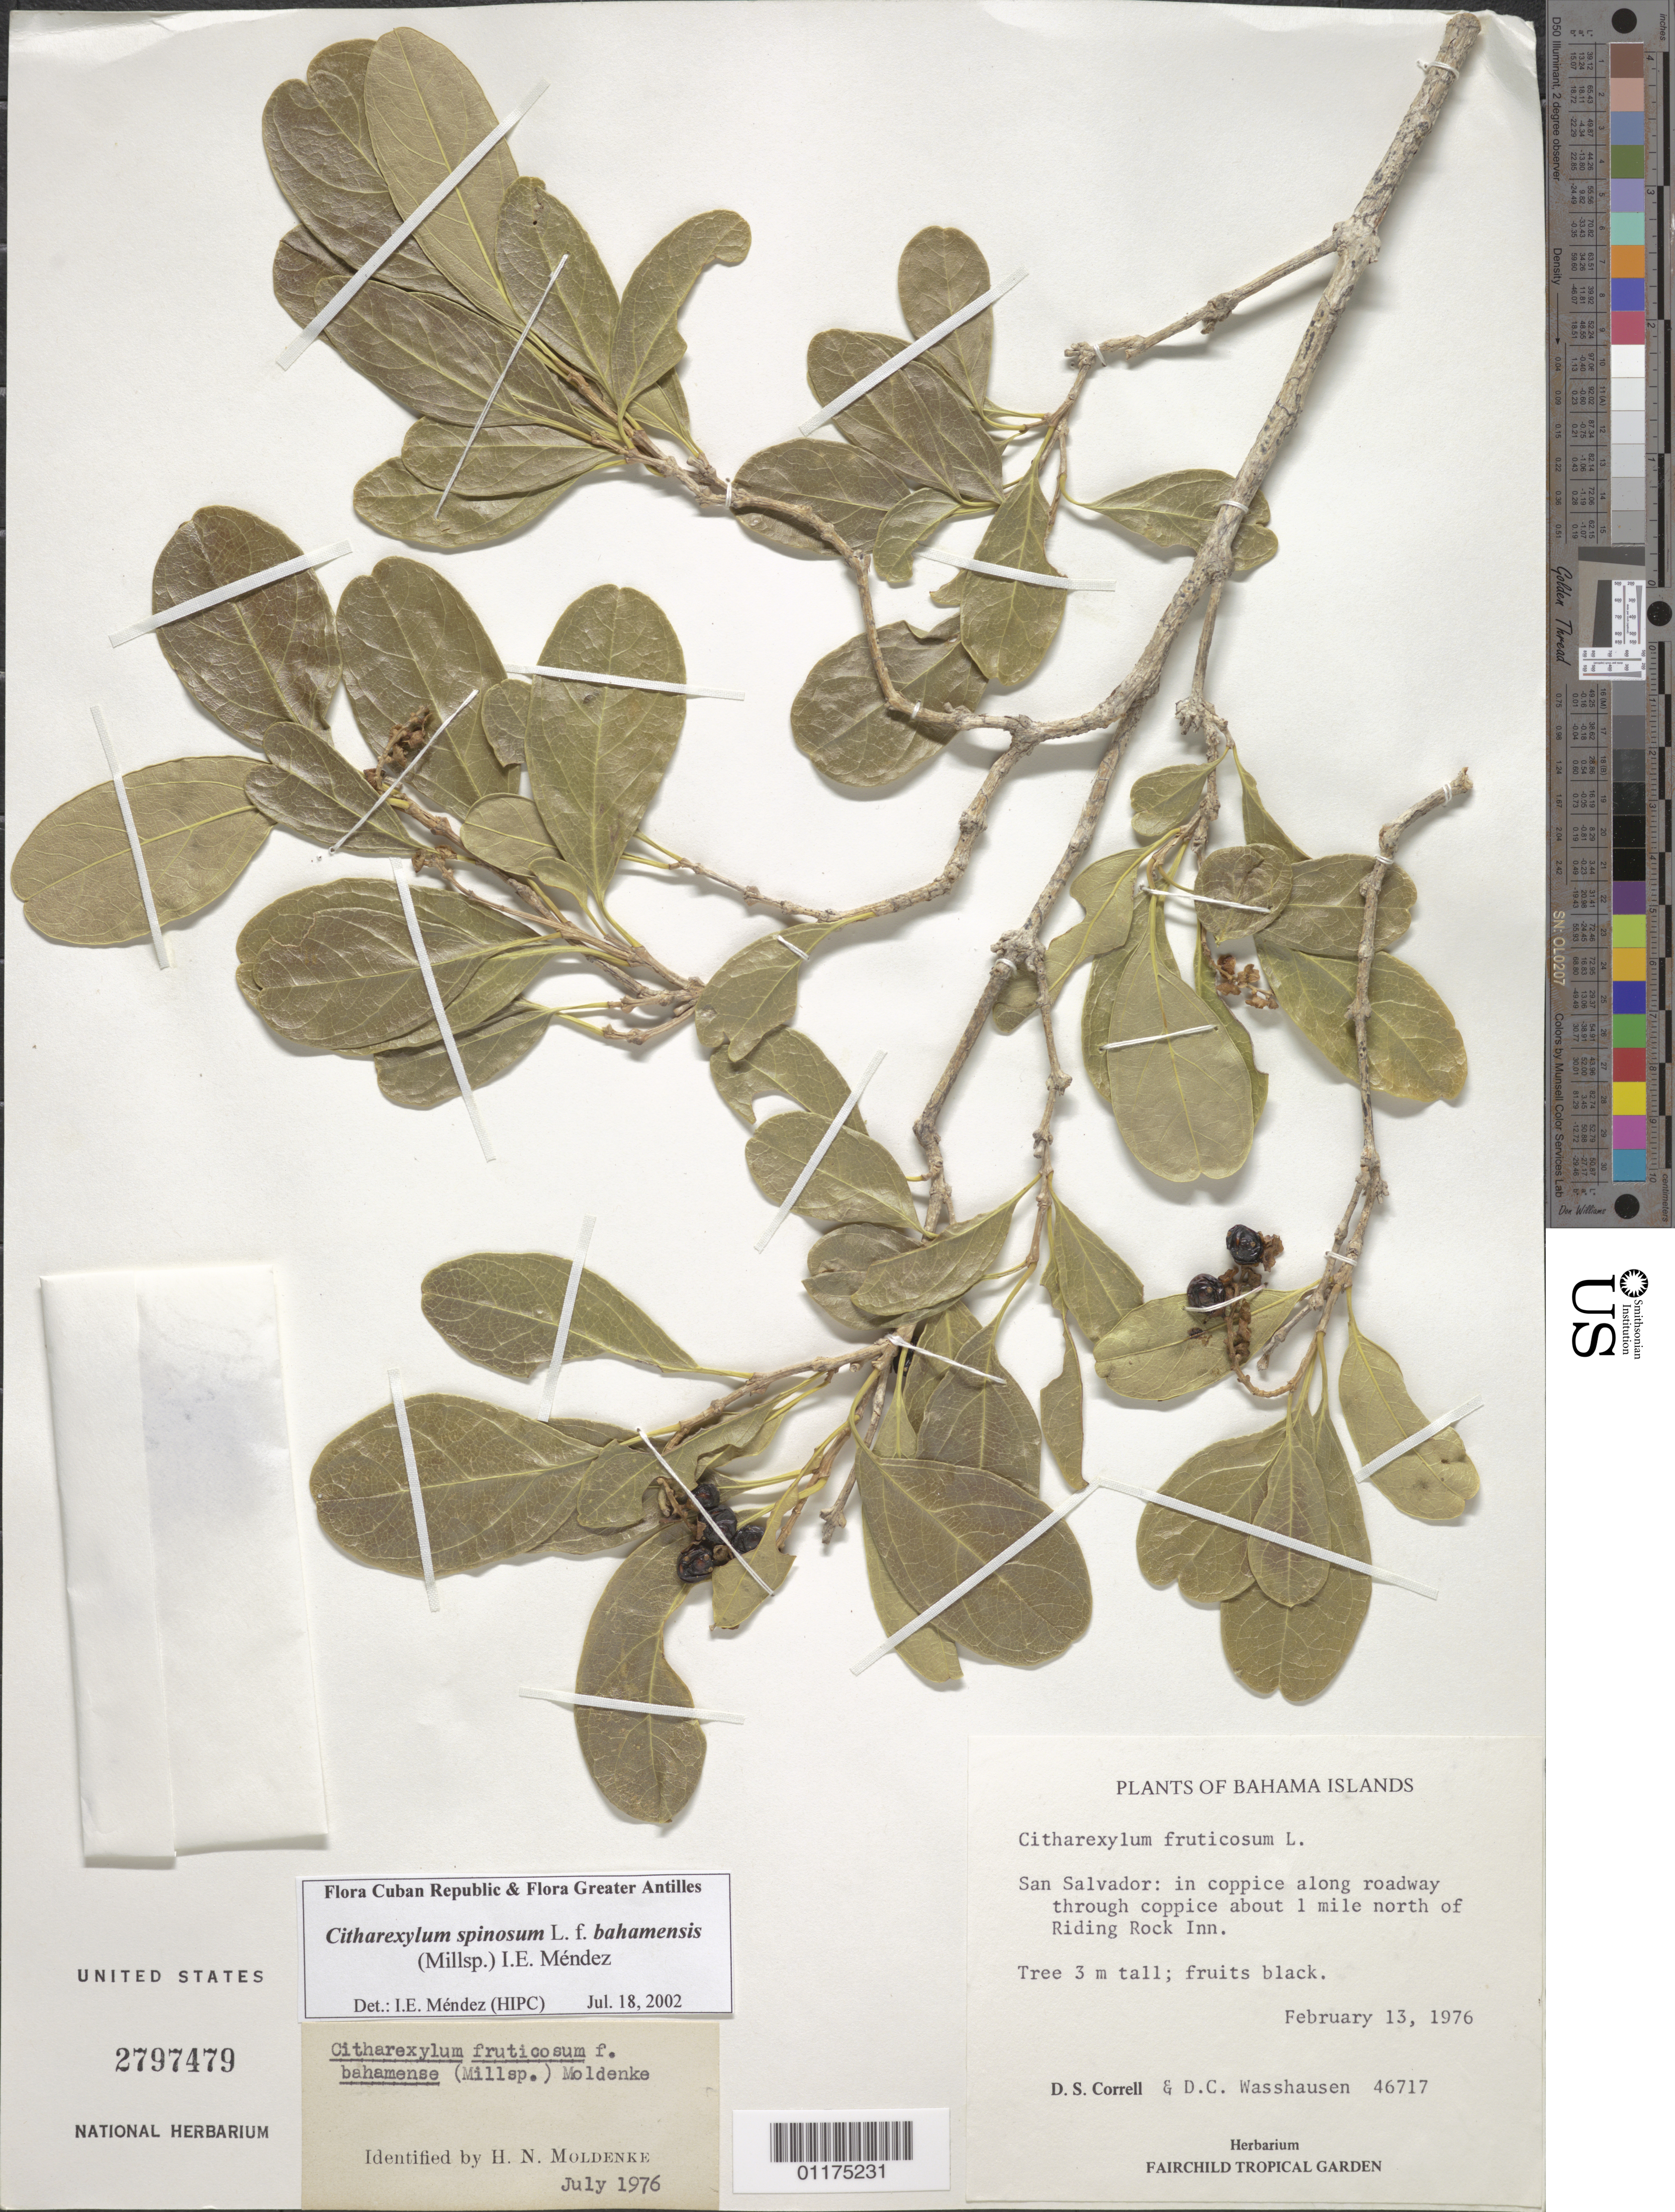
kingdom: Plantae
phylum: Tracheophyta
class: Magnoliopsida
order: Lamiales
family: Verbenaceae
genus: Citharexylum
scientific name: Citharexylum spinosum f. bahamensis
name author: (Millsp.) I.E. Méndez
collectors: D. S. Correll & D. C. Wasshausen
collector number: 46717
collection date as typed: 13 Feb 1976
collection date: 1976-02-13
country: Bahamas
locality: Sam Salvador: in coppice along roadway through coppice about 1 mile north of Riding Rock Inn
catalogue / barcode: US 2797479